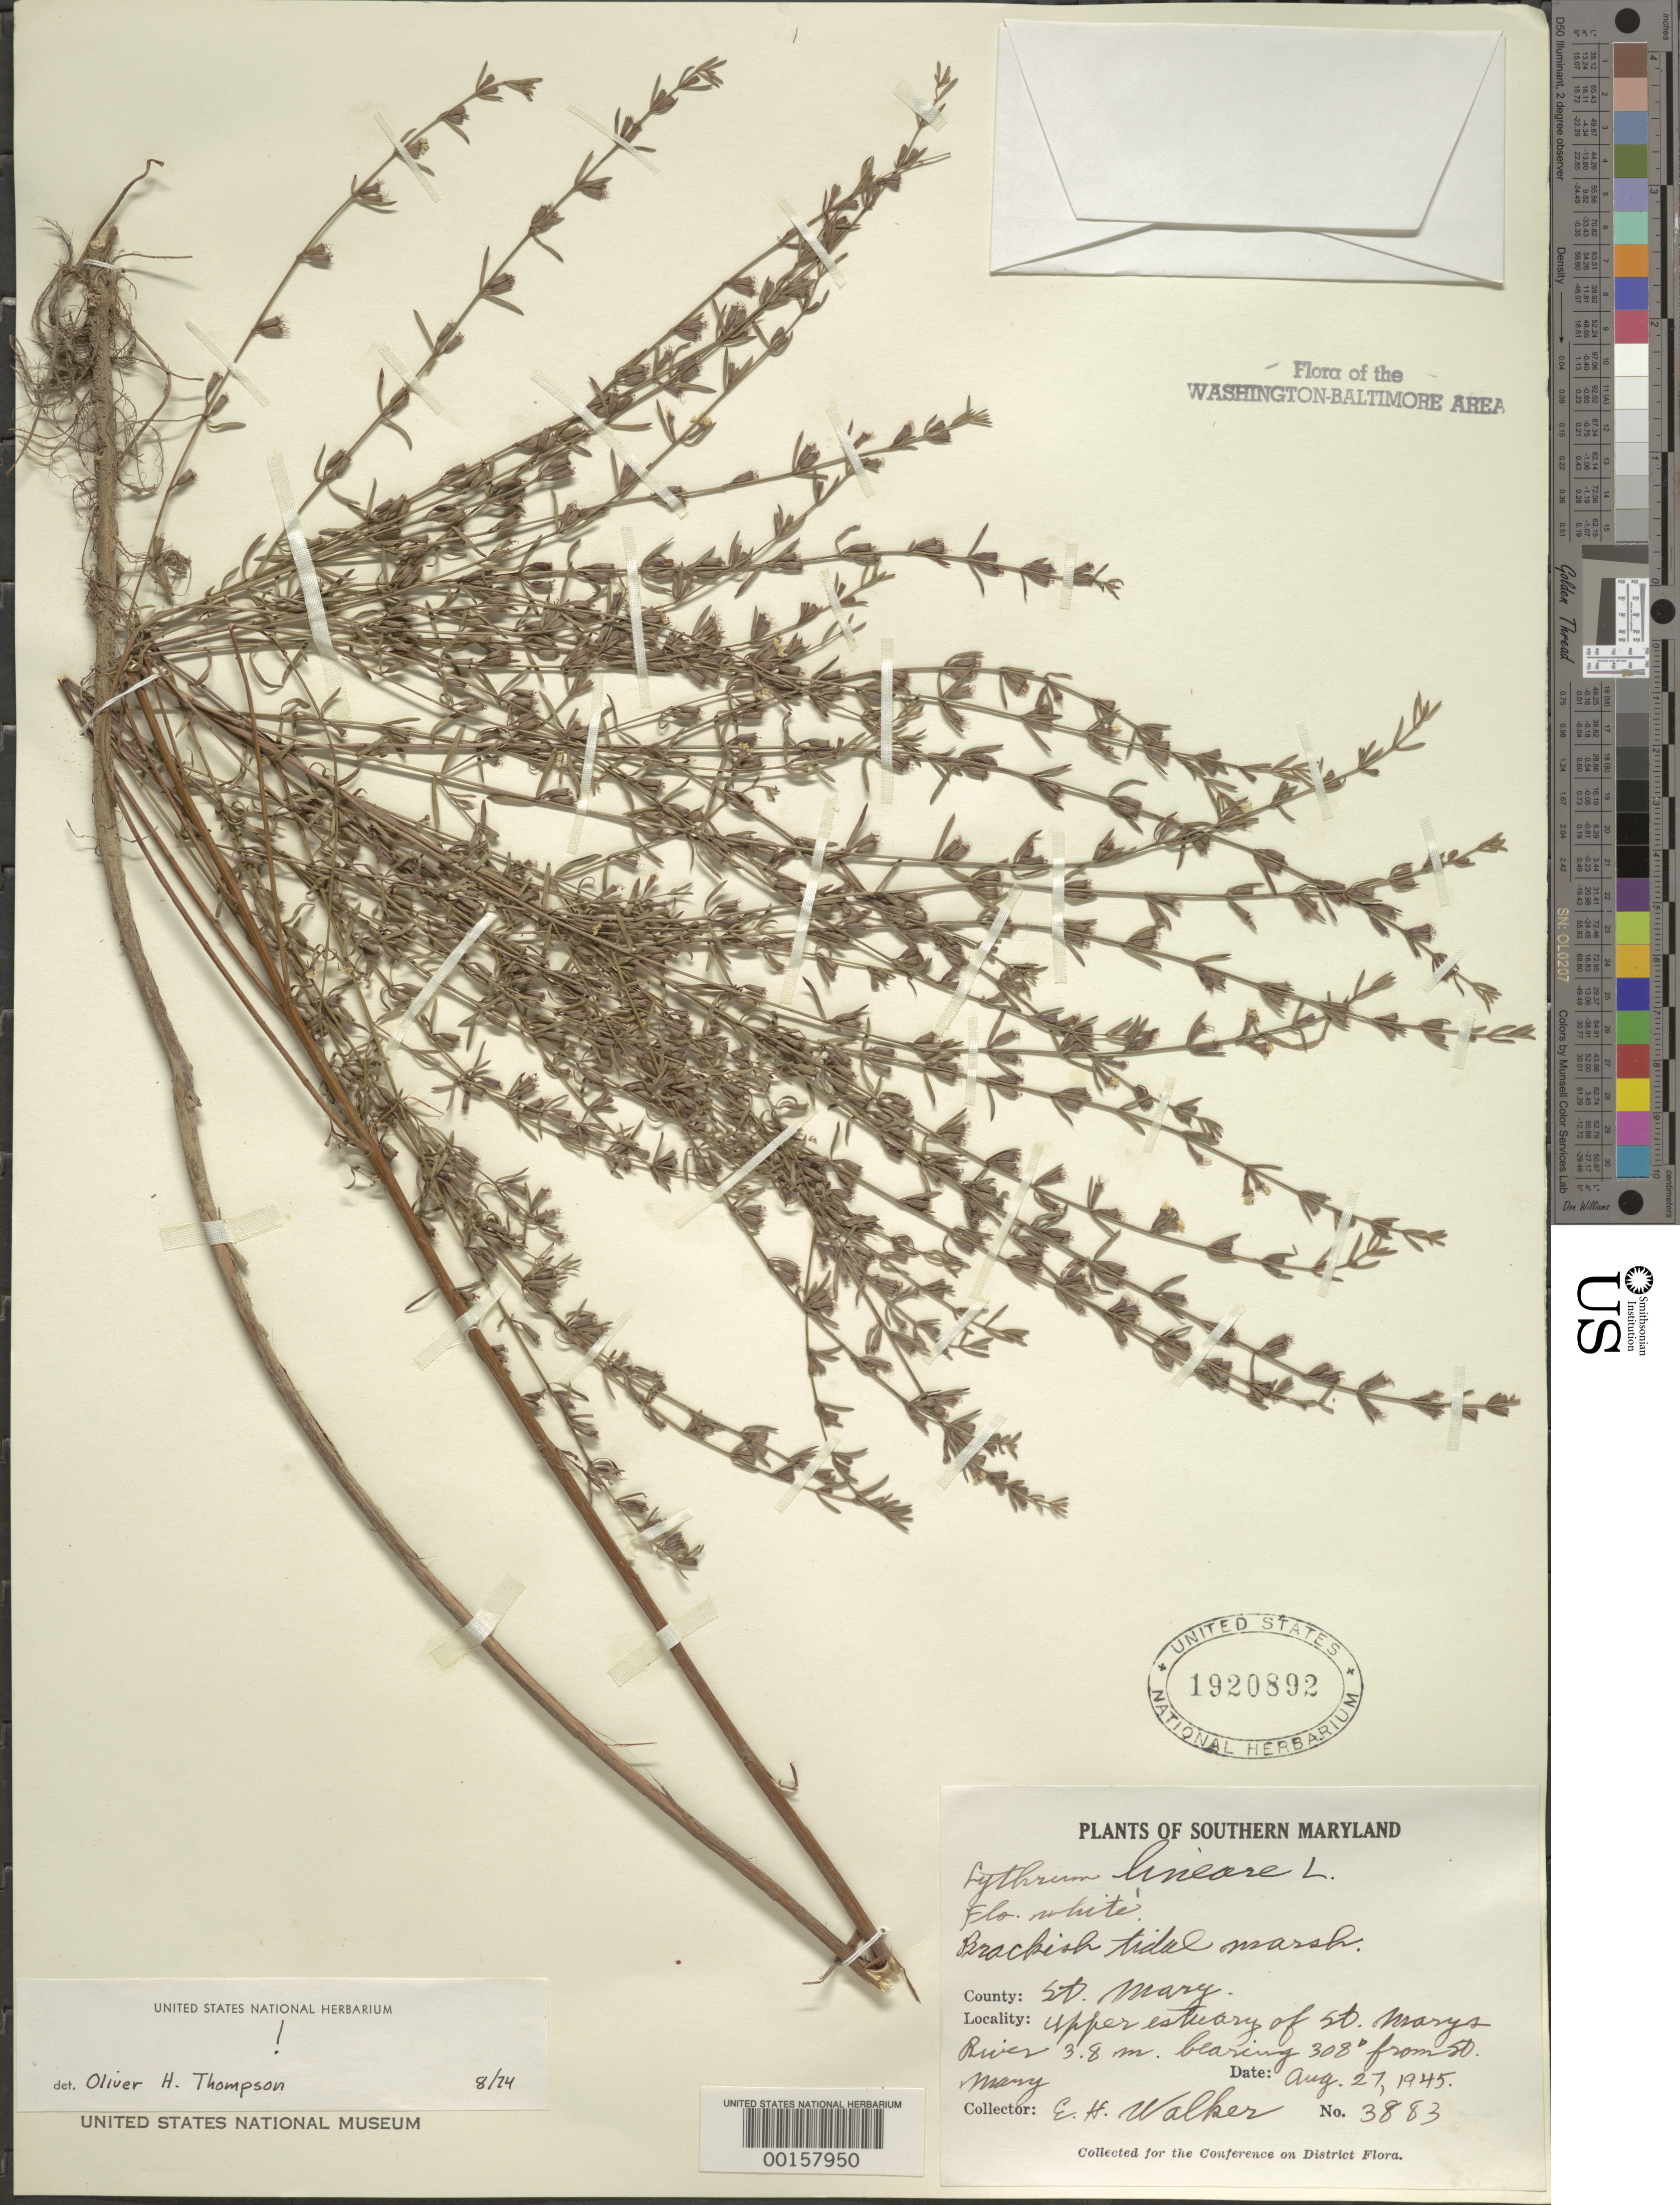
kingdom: Plantae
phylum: Tracheophyta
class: Magnoliopsida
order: Myrtales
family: Lythraceae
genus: Lythrum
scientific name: Lythrum lineare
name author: L.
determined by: Thompson, O. H.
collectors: E. H. Walker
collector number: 3883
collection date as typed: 27 Aug 1945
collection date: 1945-08-27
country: United States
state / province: Maryland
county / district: St. Mary's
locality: St. Mary's River 3.8 M. bearing 308 from 50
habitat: Upper estuary of river, brackish tidal marsh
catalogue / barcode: US 1920892